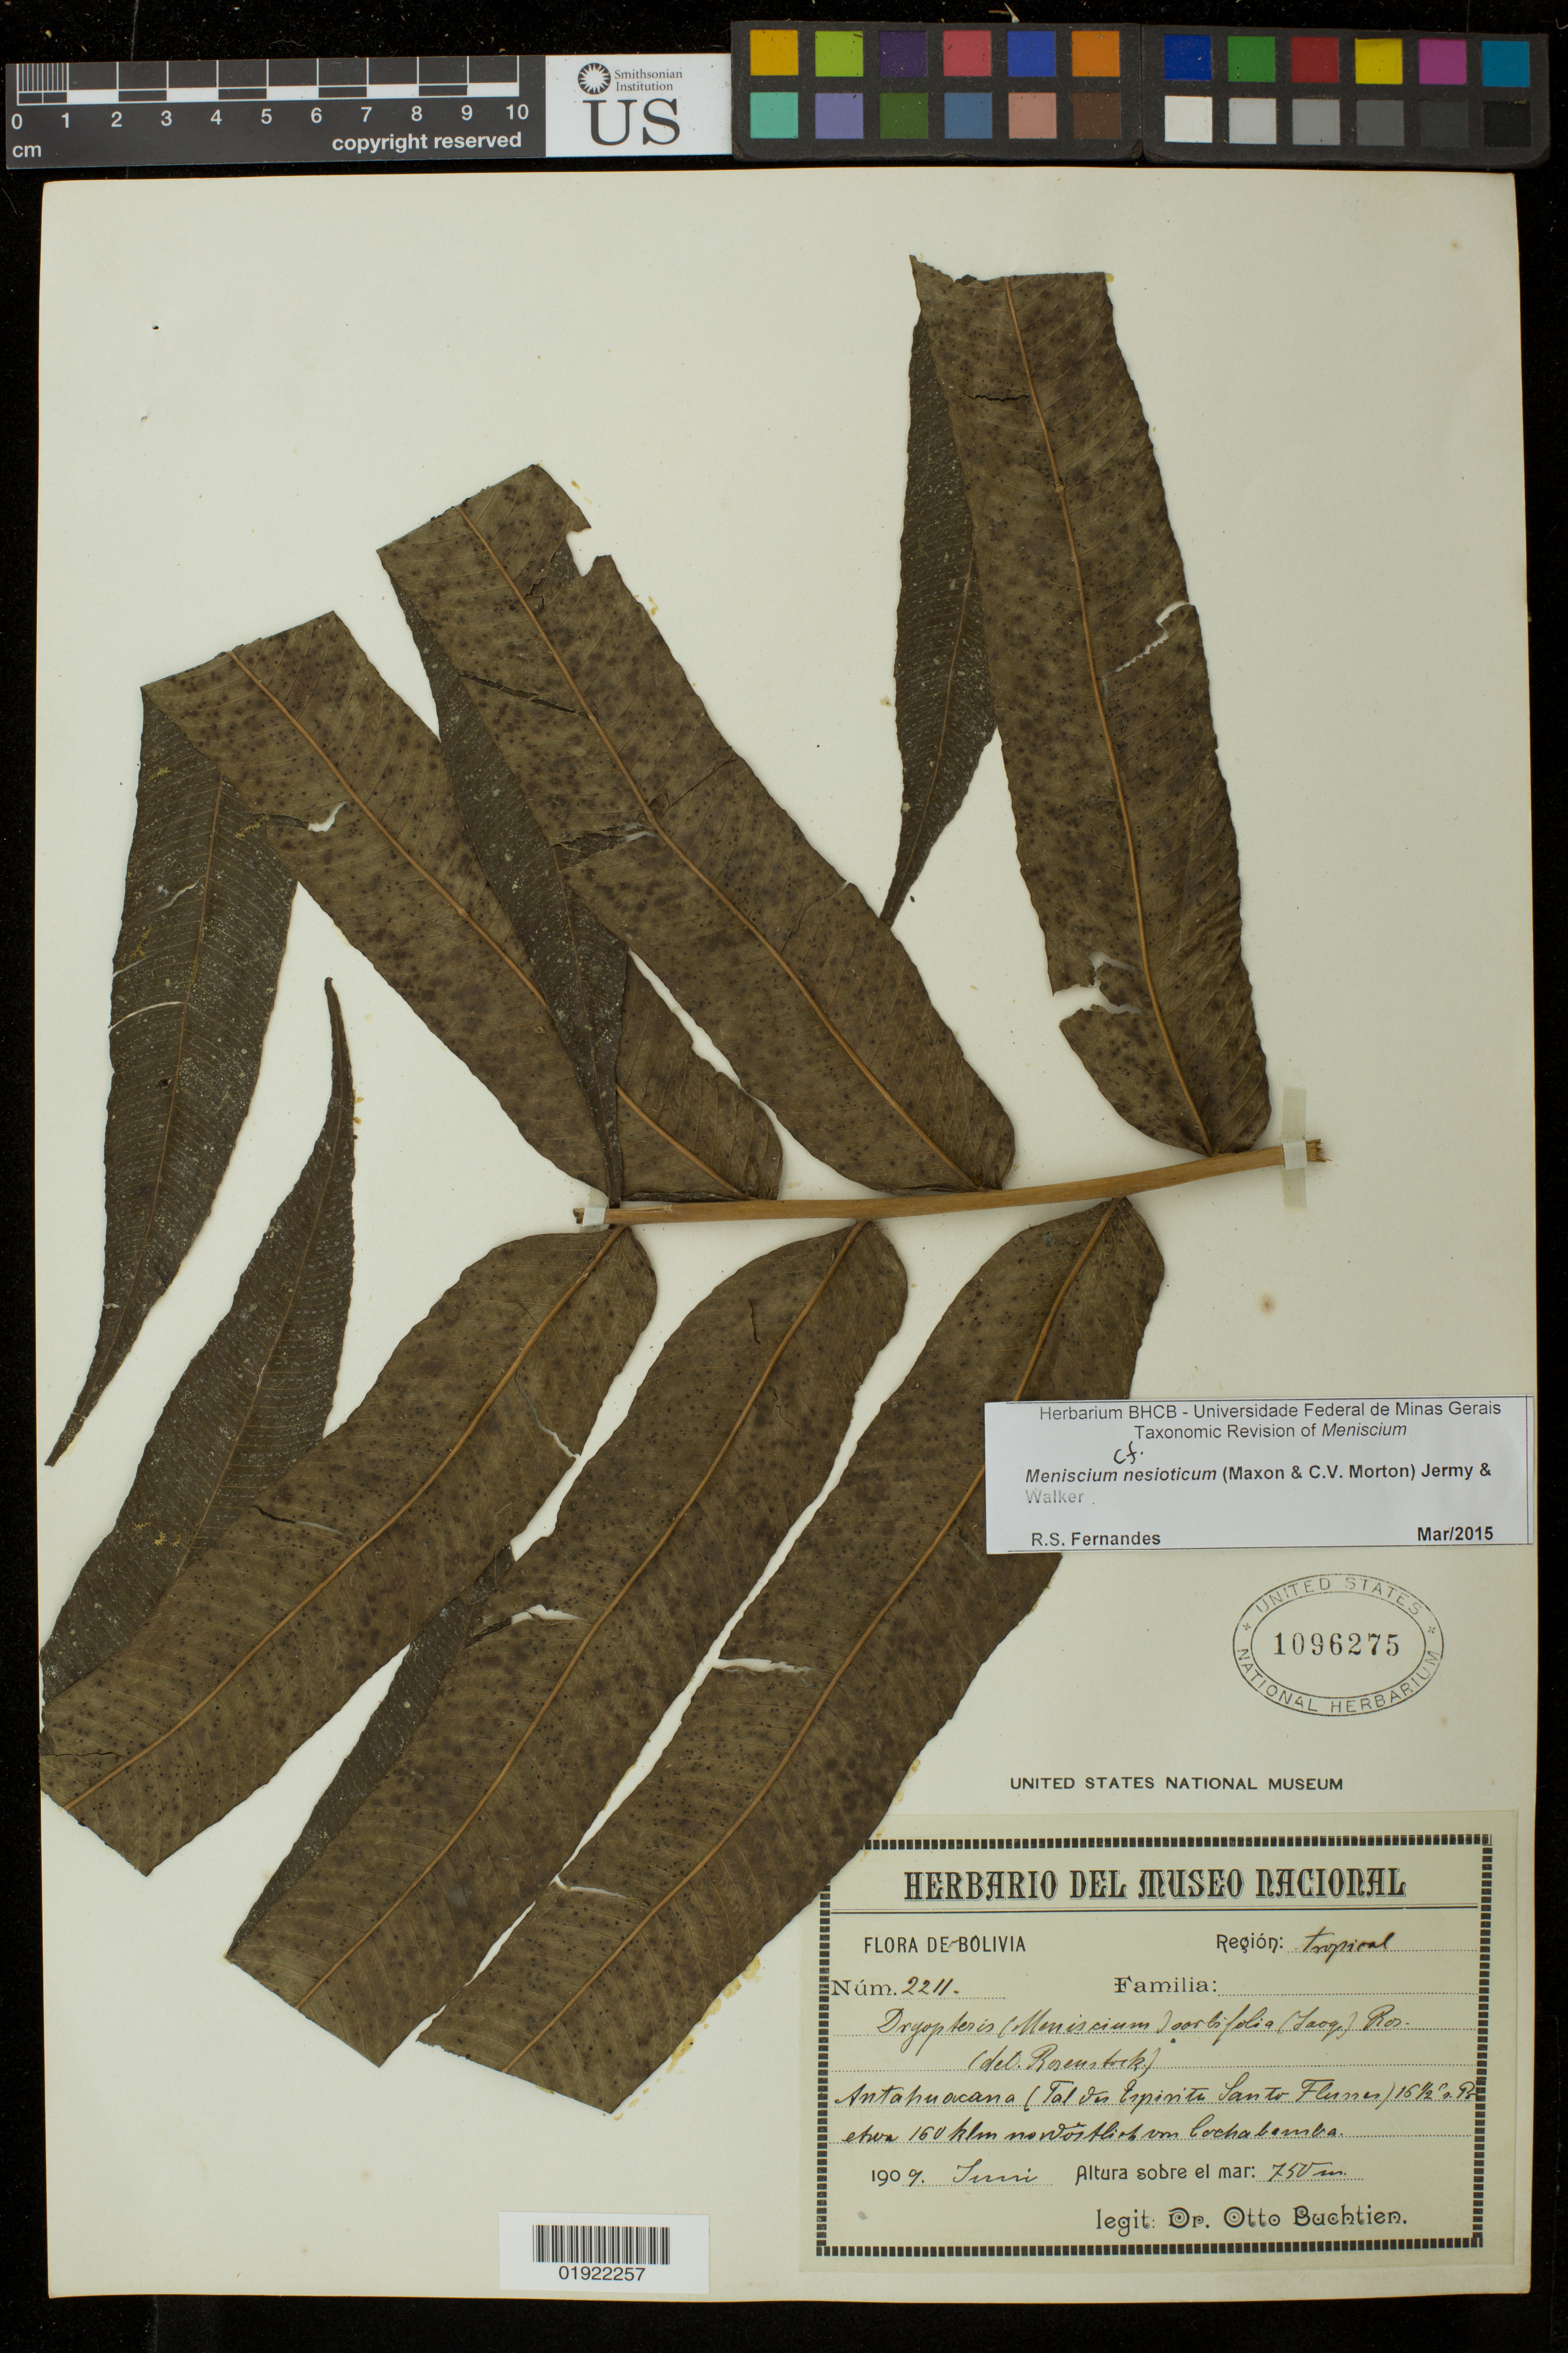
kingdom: Plantae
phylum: Tracheophyta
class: Polypodiopsida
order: Polypodiales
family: Thelypteridaceae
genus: Meniscium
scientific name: Meniscium nesioticum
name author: (Maxon & C.V. Morton) Pic. Serm.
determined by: Fernandes, R. S.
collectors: O. Buchtien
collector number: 2211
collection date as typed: Jun 1909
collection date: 1909-06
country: Bolivia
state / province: Cochabamba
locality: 160 km norter de Cochabamba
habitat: tropical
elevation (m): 750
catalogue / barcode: US 1096275